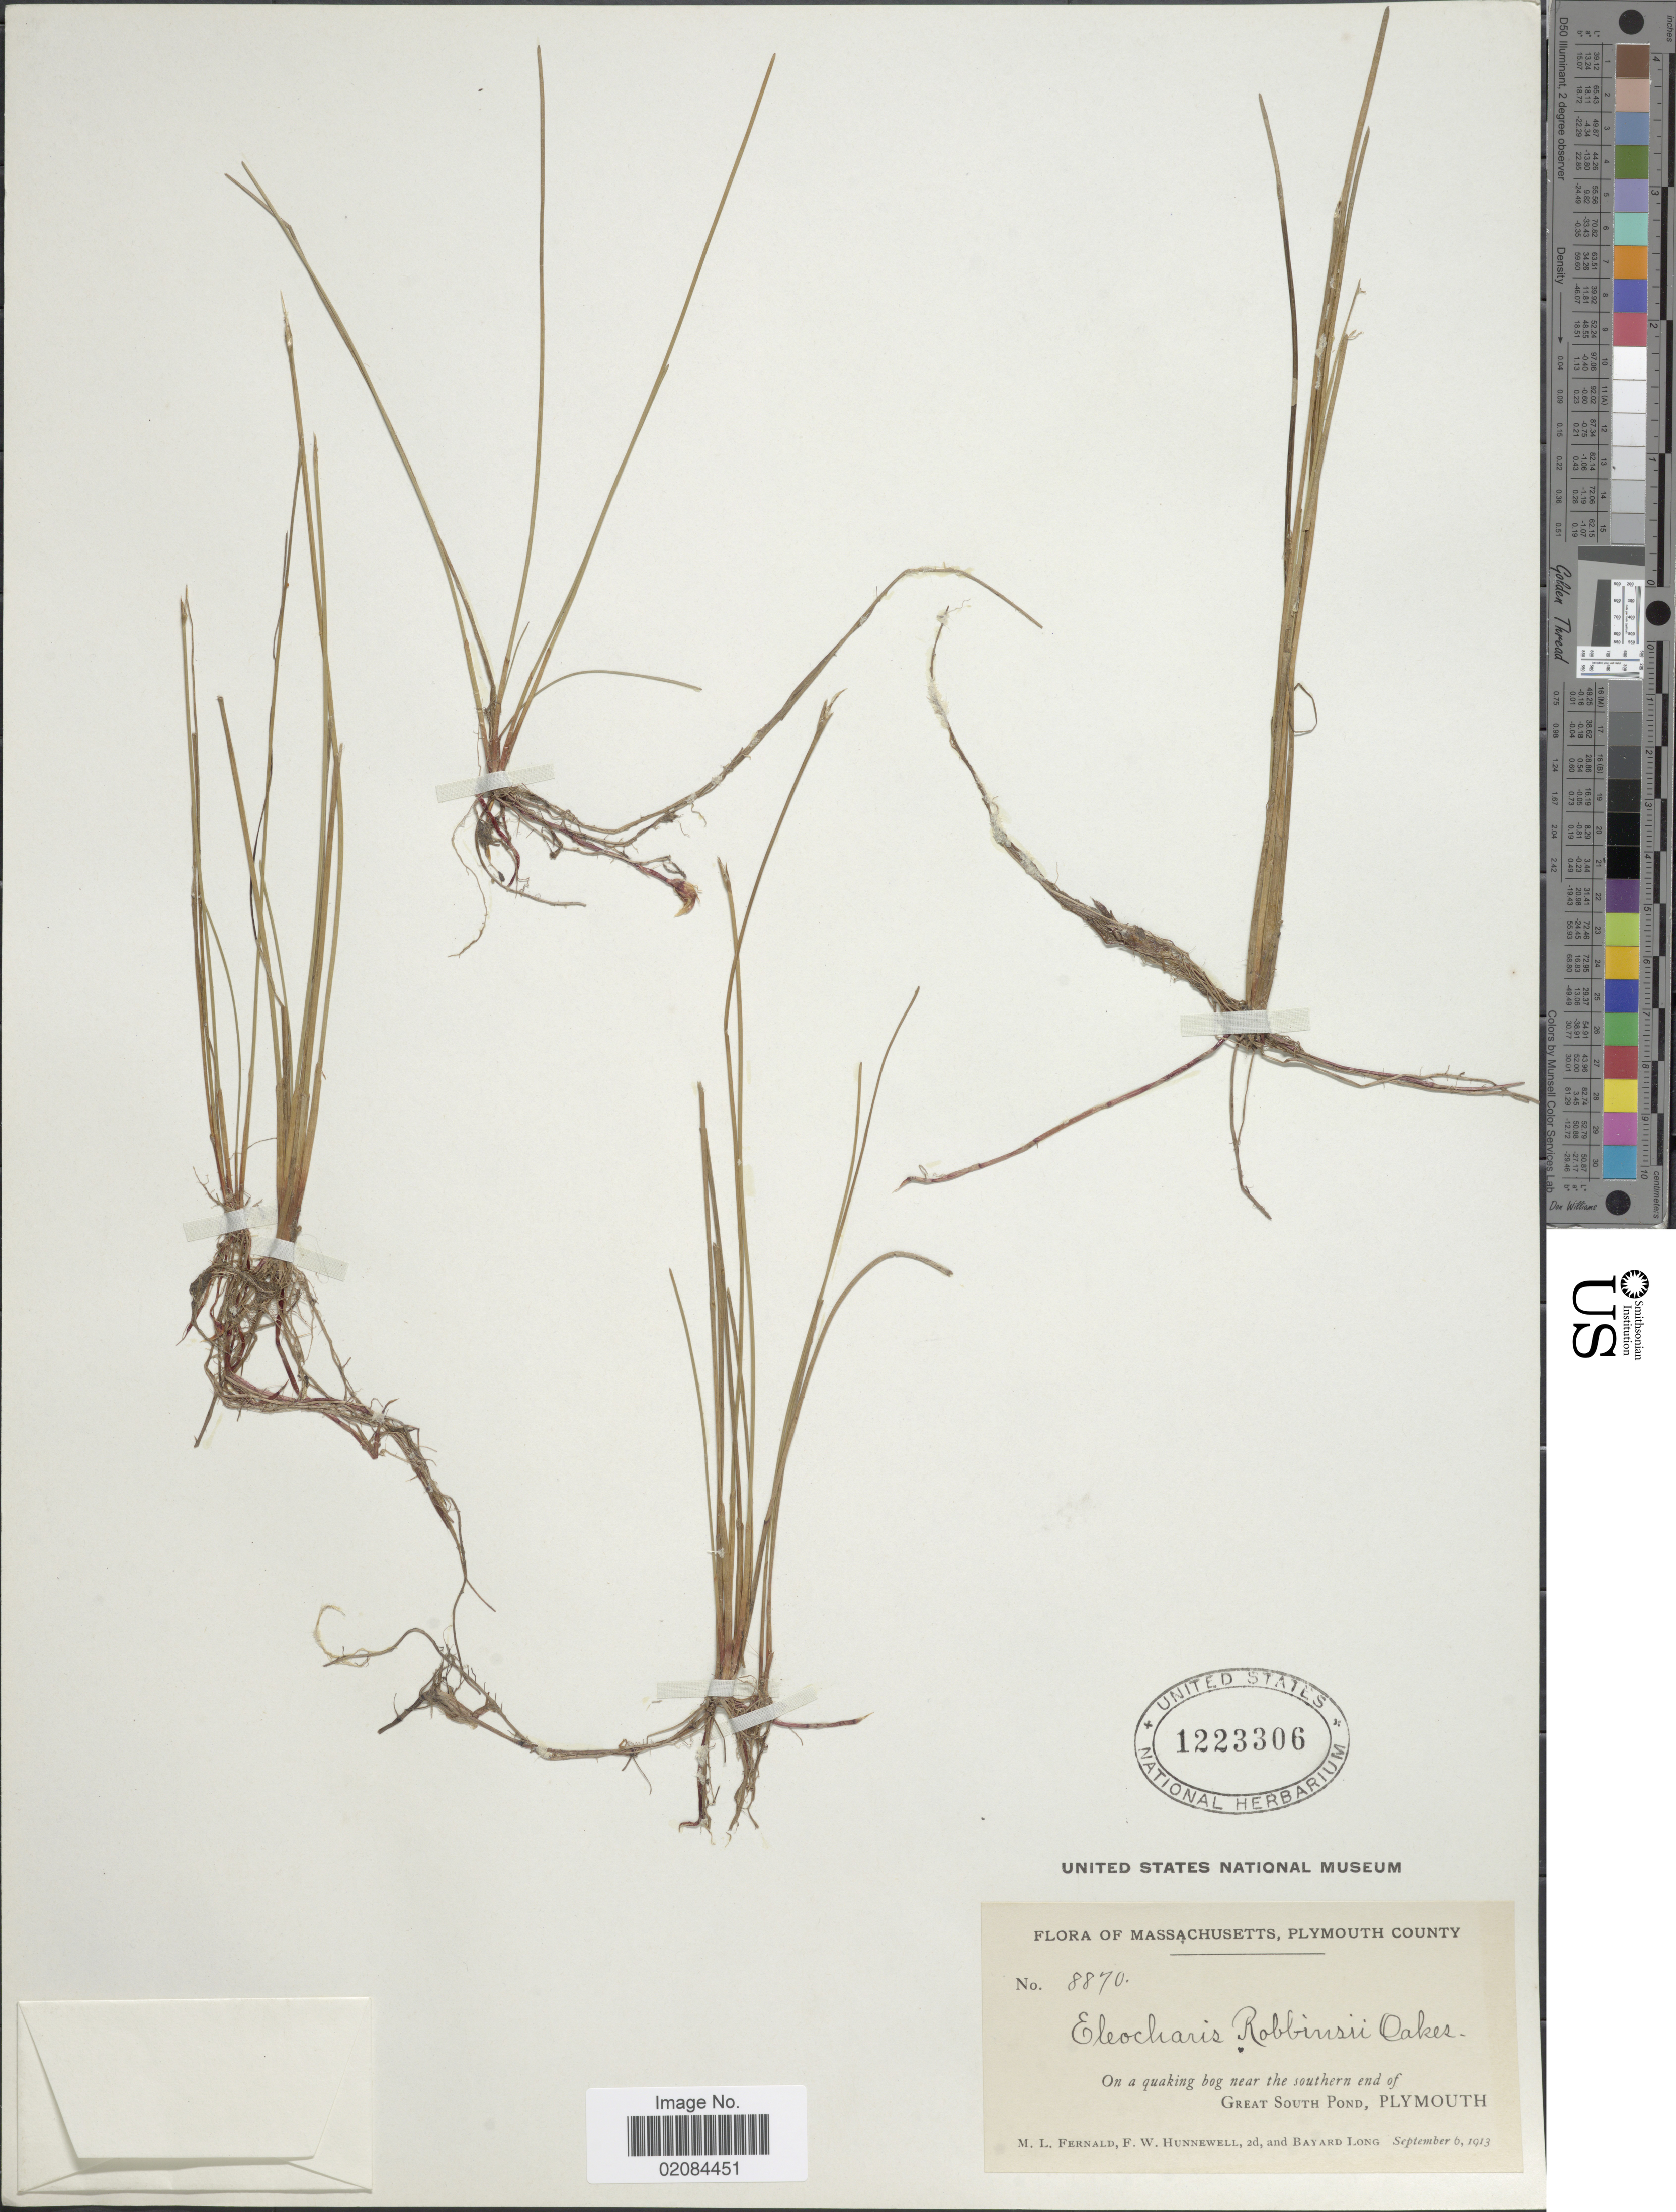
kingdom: Plantae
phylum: Tracheophyta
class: Liliopsida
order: Poales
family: Cyperaceae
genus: Eleocharis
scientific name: Eleocharis robbinsii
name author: Oakes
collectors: M. L. Fernald, F. Hunnewell & B. Long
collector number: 8870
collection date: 1913-09-06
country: United States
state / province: Massachusetts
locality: Plymouth County, Near the southern end of Great South Pond, Plymouth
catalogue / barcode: US 1223306